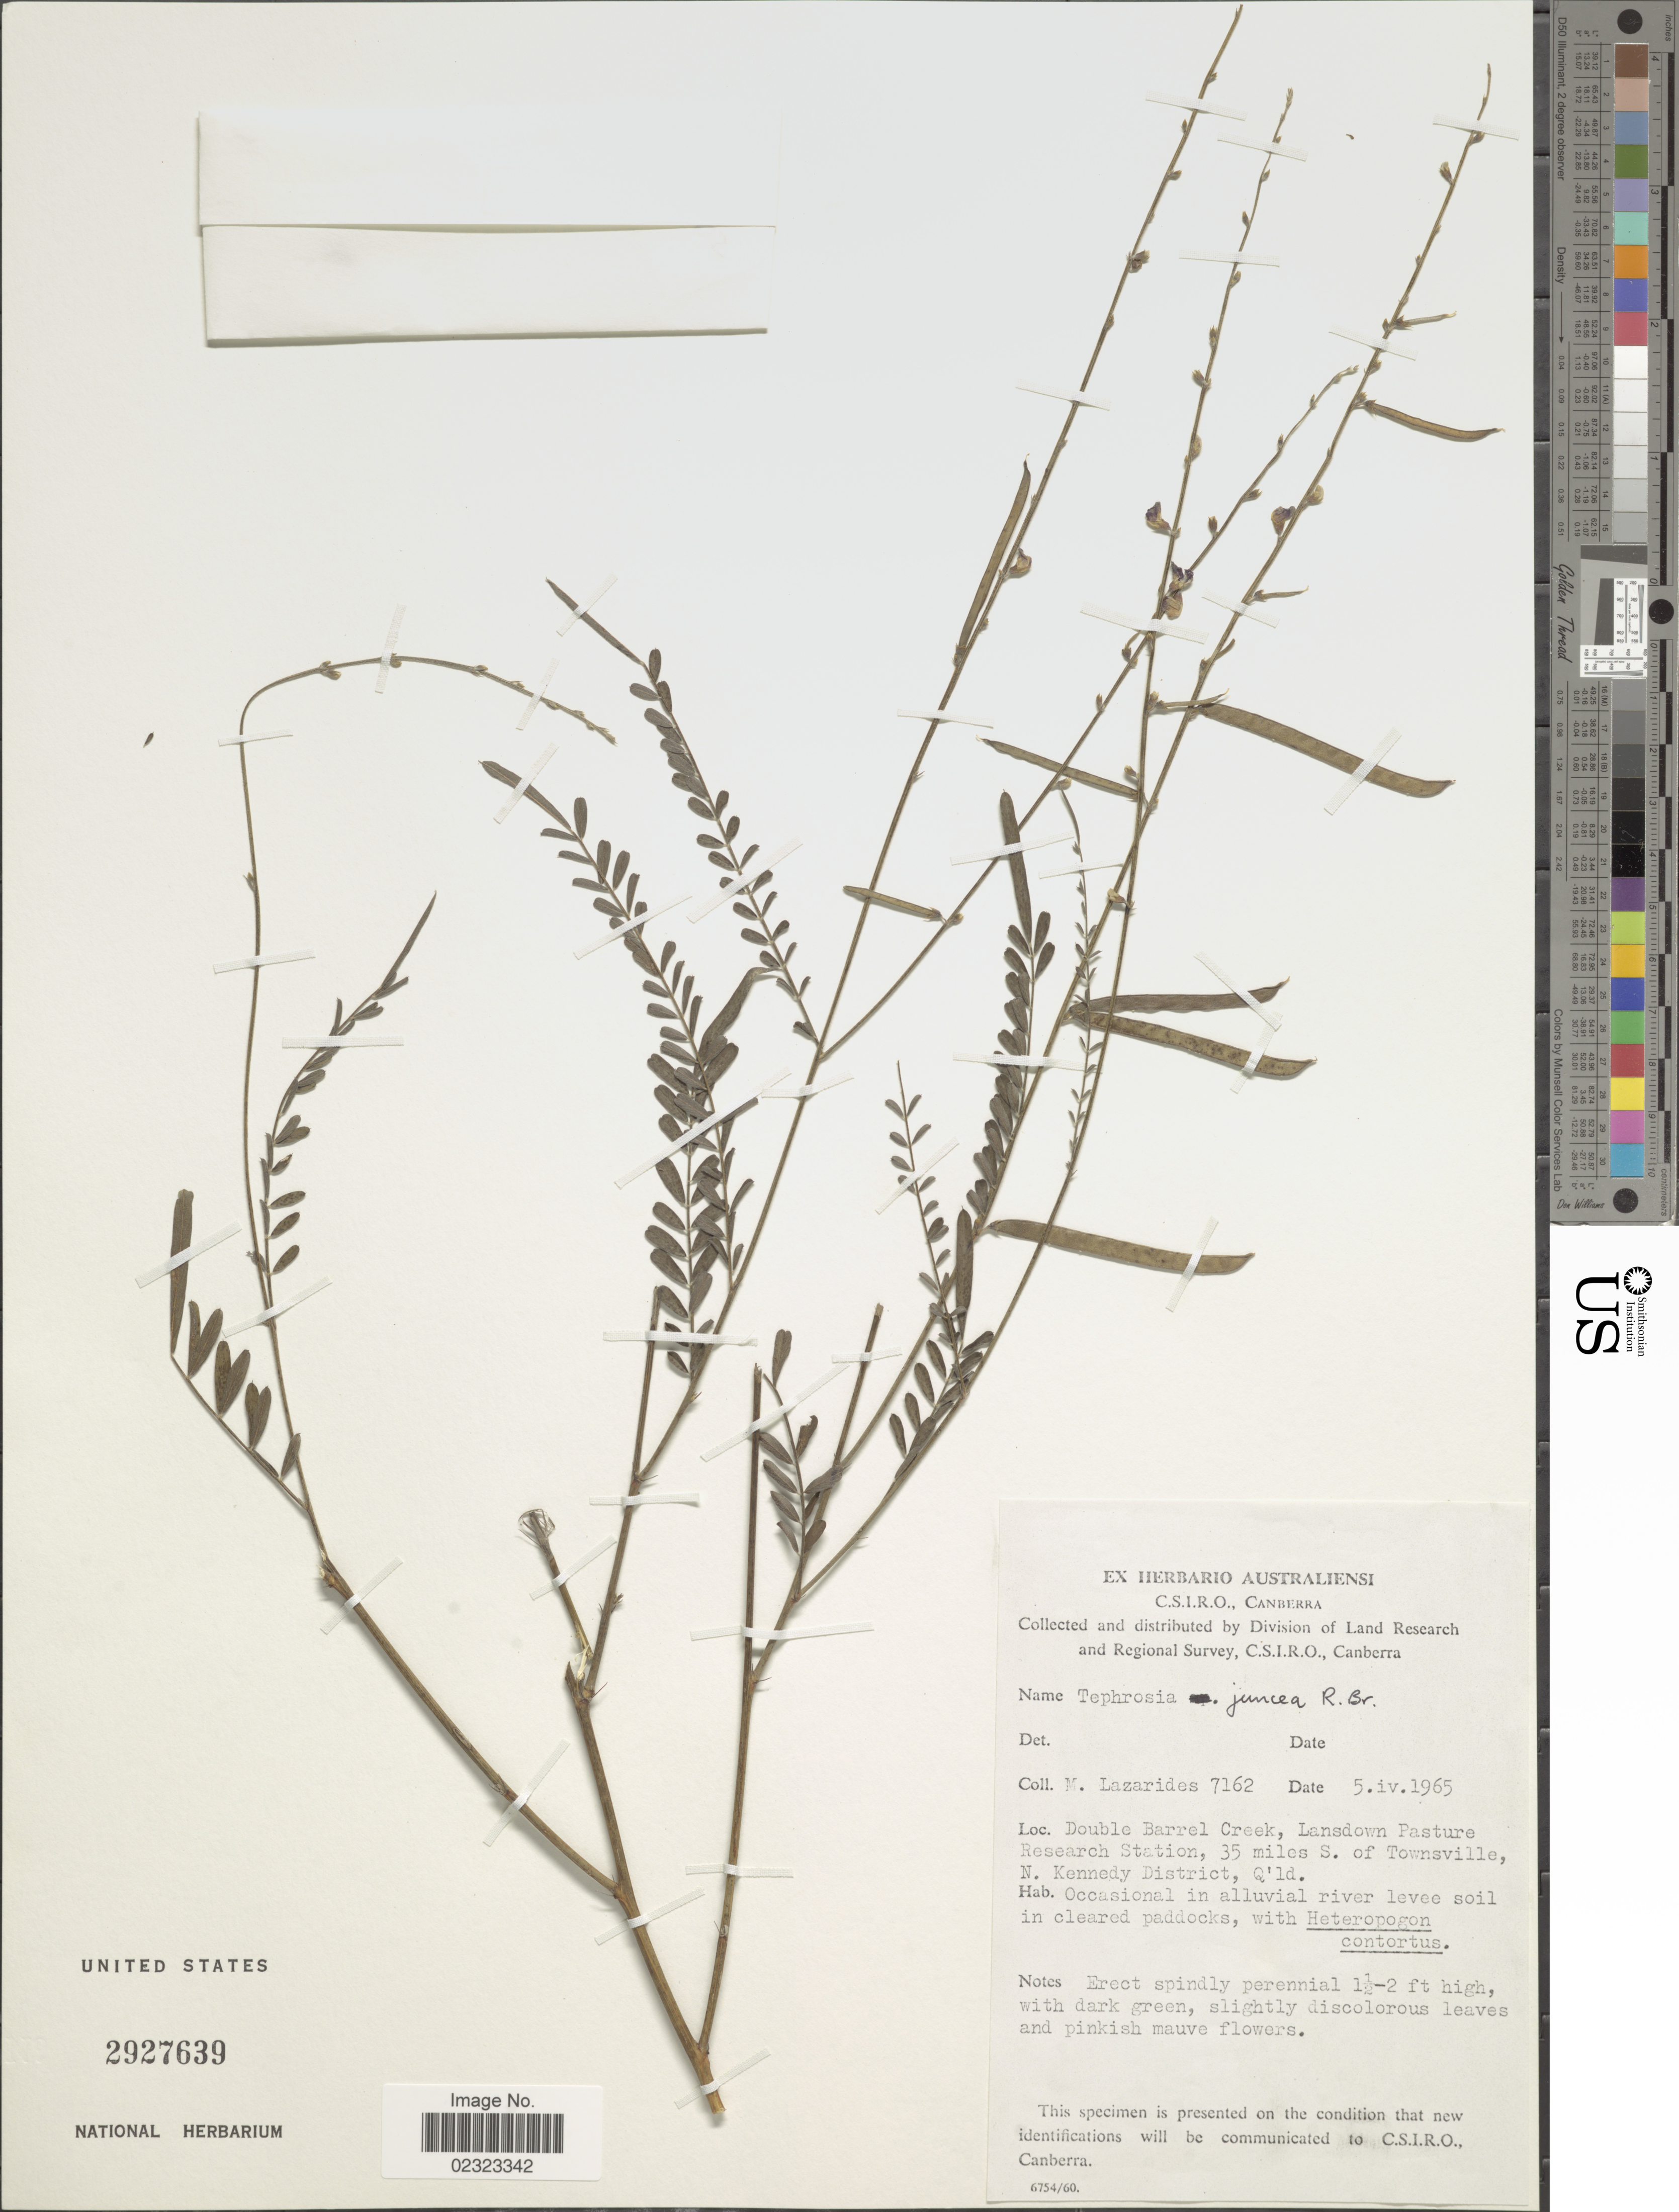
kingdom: Plantae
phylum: Tracheophyta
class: Magnoliopsida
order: Fabales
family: Fabaceae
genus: Tephrosia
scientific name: Tephrosia juncea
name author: Benth.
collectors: M. Lazarides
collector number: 7162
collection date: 1965-04-05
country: Australia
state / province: Queensland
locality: Double Barrel Creek, Lansdown Pasture Research Station, 35 miles S. of Townsville, N. Kennedy District.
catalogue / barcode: US 2927639